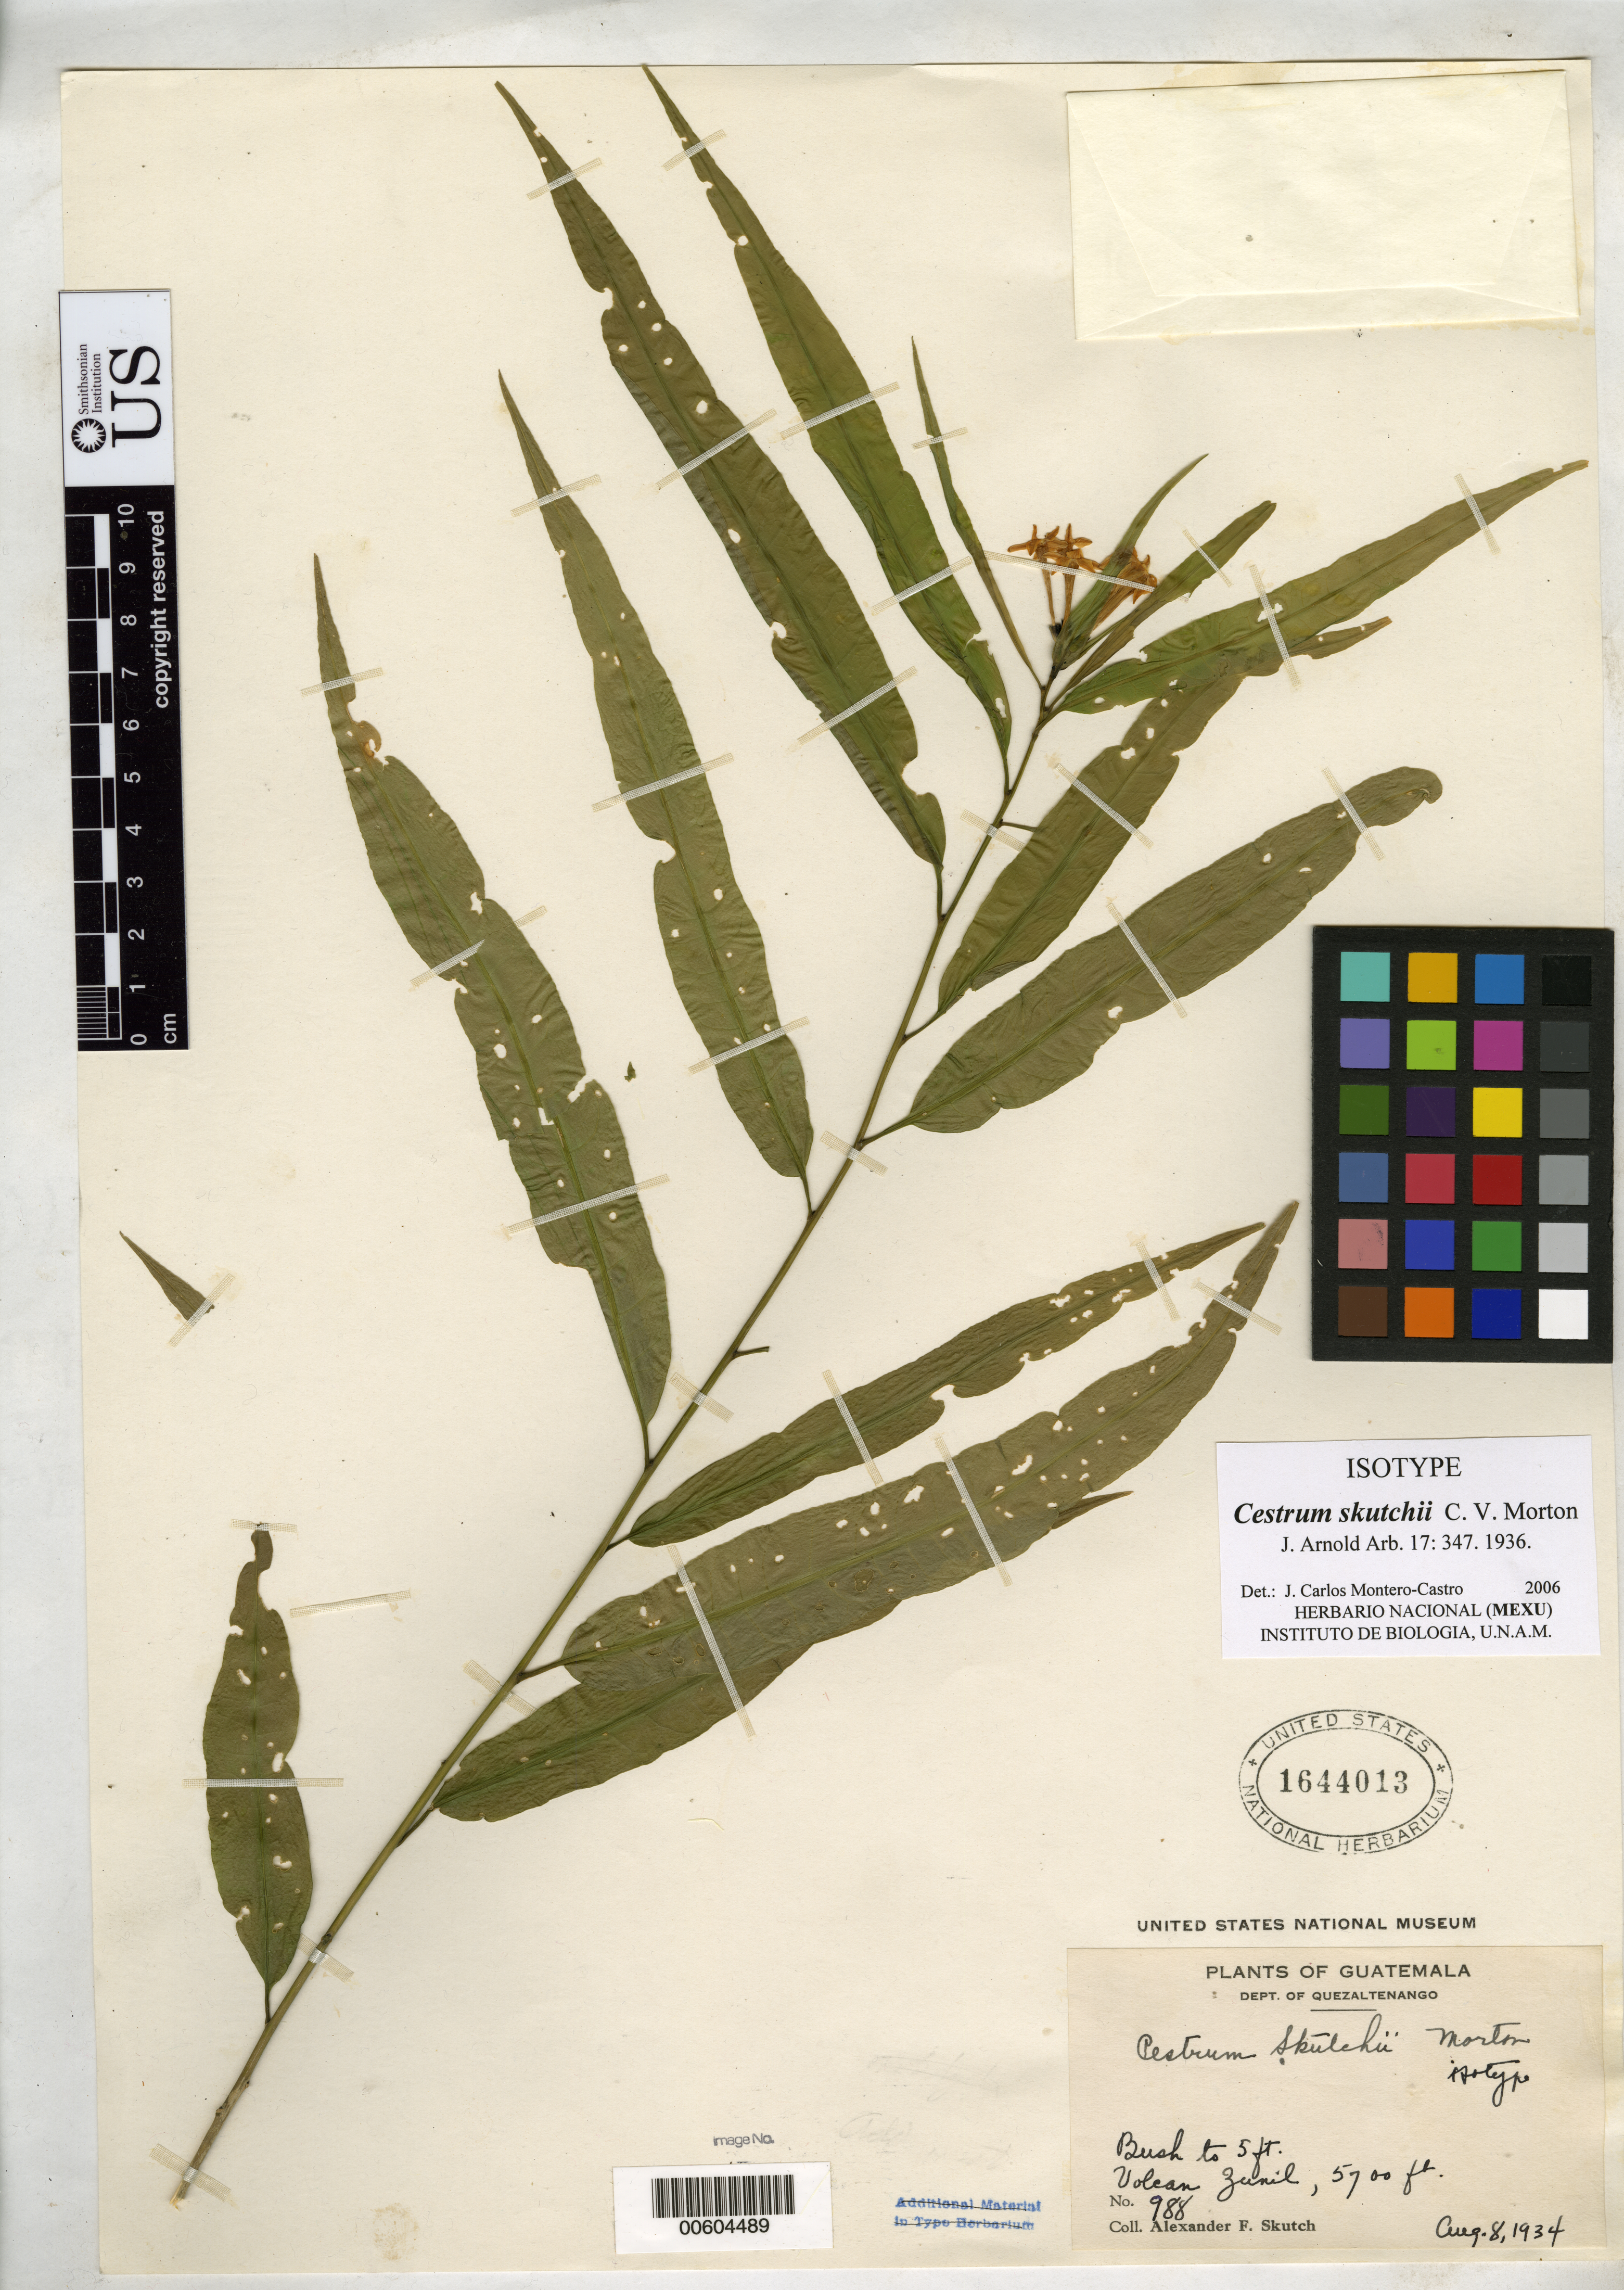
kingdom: Plantae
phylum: Tracheophyta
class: Magnoliopsida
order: Solanales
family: Solanaceae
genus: Cestrum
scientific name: Cestrum skutchii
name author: C.V. Morton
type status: Isotype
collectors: A. F. Skutch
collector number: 988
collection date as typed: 08 Aug 1934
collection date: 1934-08-08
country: Guatemala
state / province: Quetzaltenango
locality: Volcan Zunil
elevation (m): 1737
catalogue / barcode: US 1644013